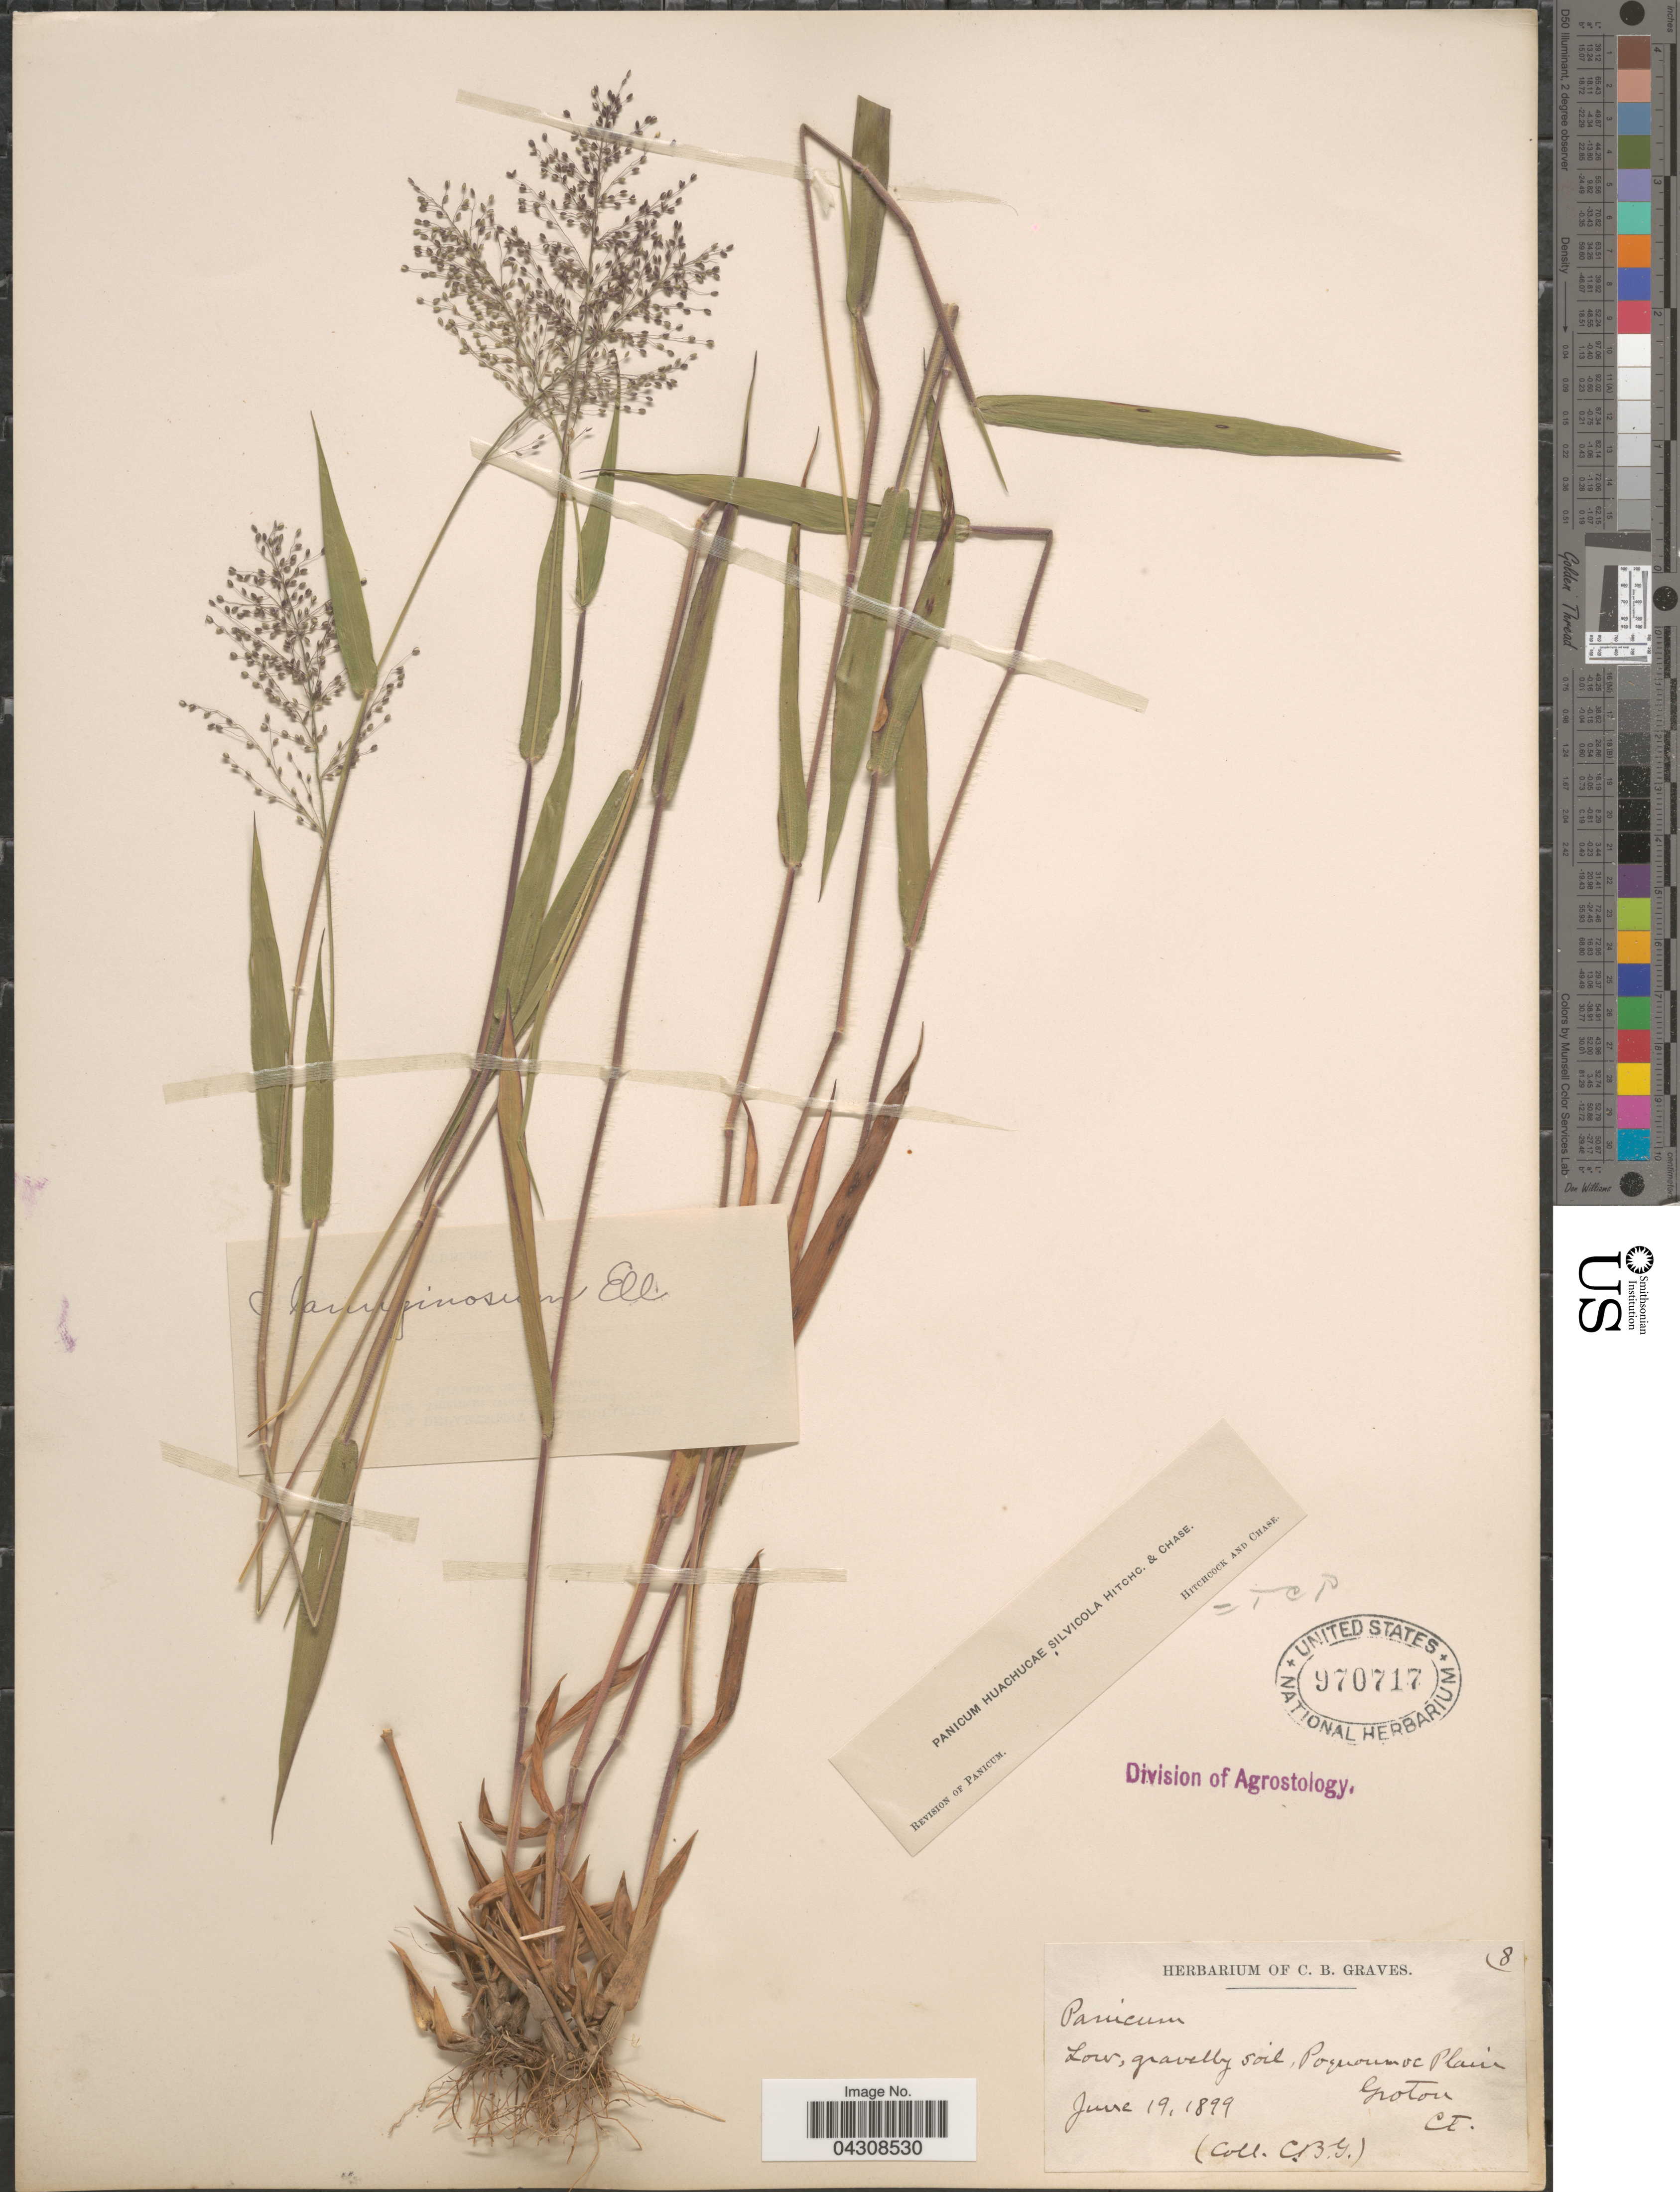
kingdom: Plantae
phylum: Tracheophyta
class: Liliopsida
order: Poales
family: Poaceae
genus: Dichanthelium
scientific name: Dichanthelium acuminatum var. acuminatum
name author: (Sw.) Gould & C.A. Clark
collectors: C. Graves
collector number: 8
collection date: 1899-06-19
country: United States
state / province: Connecticut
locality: Low, gravelly soil, Poquennoc Plain, Groton.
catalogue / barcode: US 970717